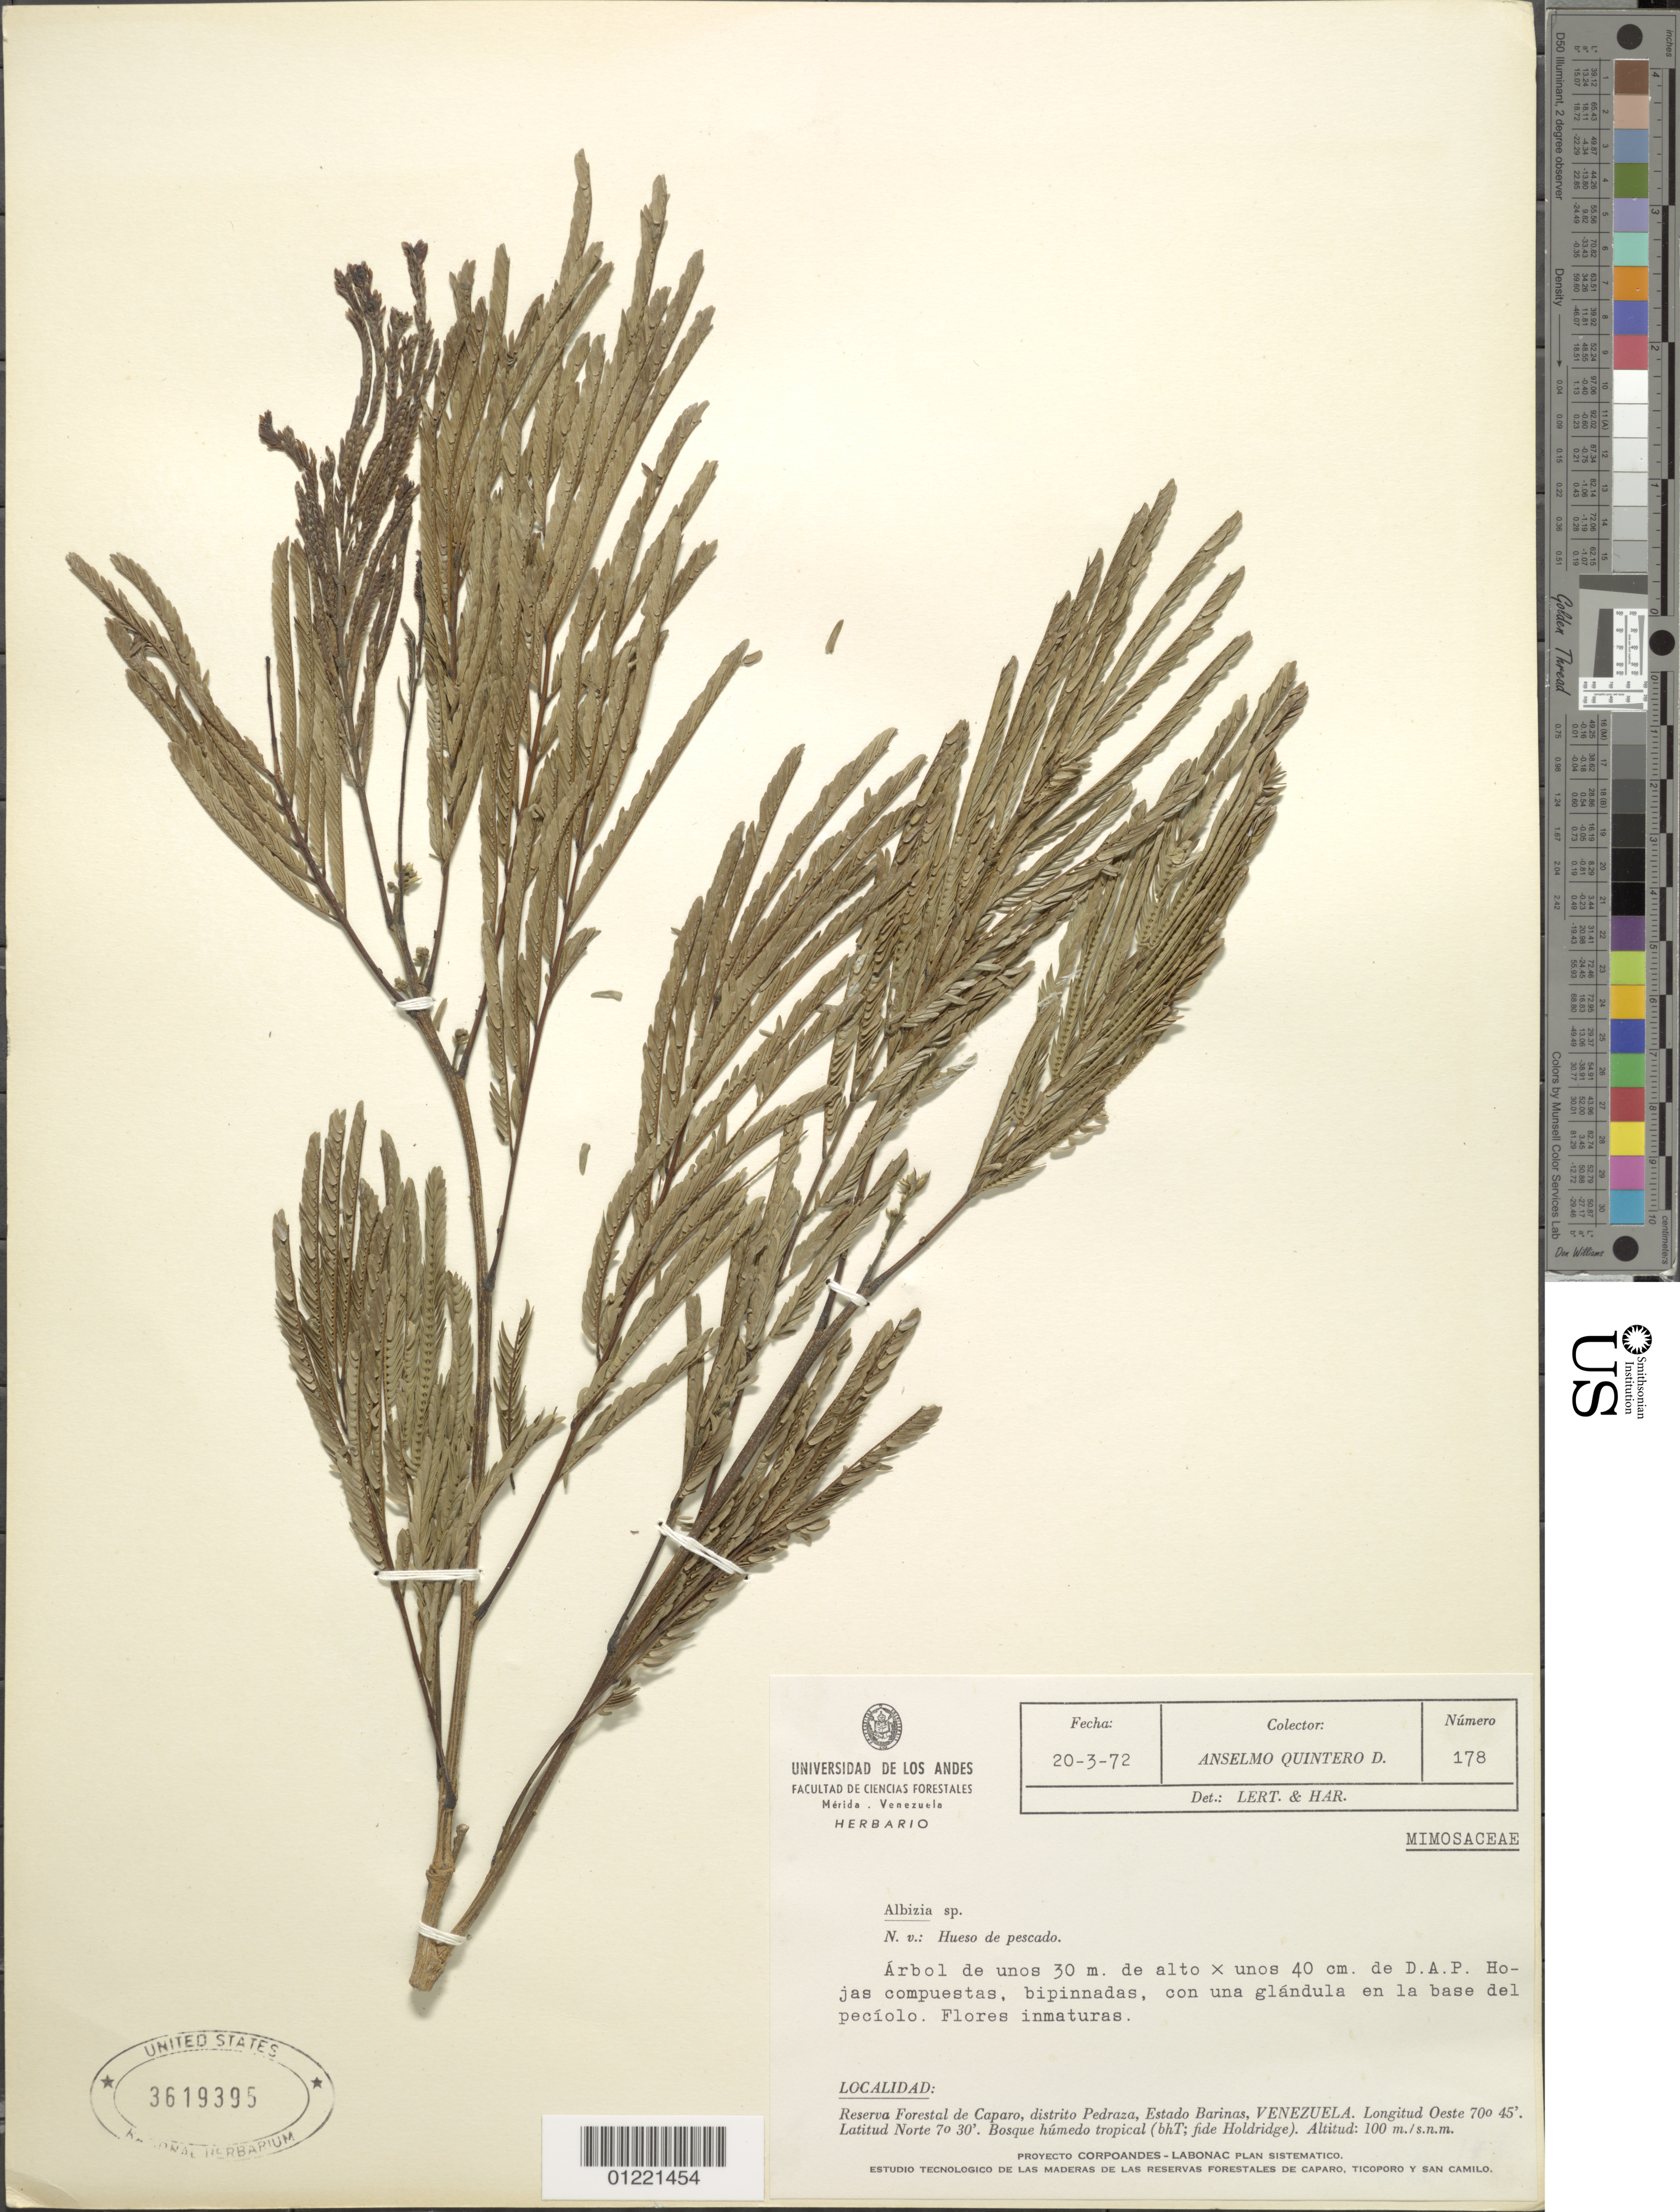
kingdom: Plantae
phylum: Tracheophyta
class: Magnoliopsida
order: Fabales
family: Fabaceae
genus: Pseudalbizzia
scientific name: Pseudalbizzia niopoides var. niopoides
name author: (Spruce ex Benth.) Koenen & Duno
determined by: Strong, Mark T., (BOT), Smithsonian Institution - National Museum of Natural History (UNITED STATES)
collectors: A. Quintero D.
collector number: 178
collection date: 1972-03-20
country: Venezuela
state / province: Barinas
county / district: Pedraza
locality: Reserva Forestal de Caparo, distrtio Pedraza, Estado Barinas. Bosque humedo tropical (bhT; fide Holdridge).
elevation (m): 100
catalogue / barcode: US 3619395